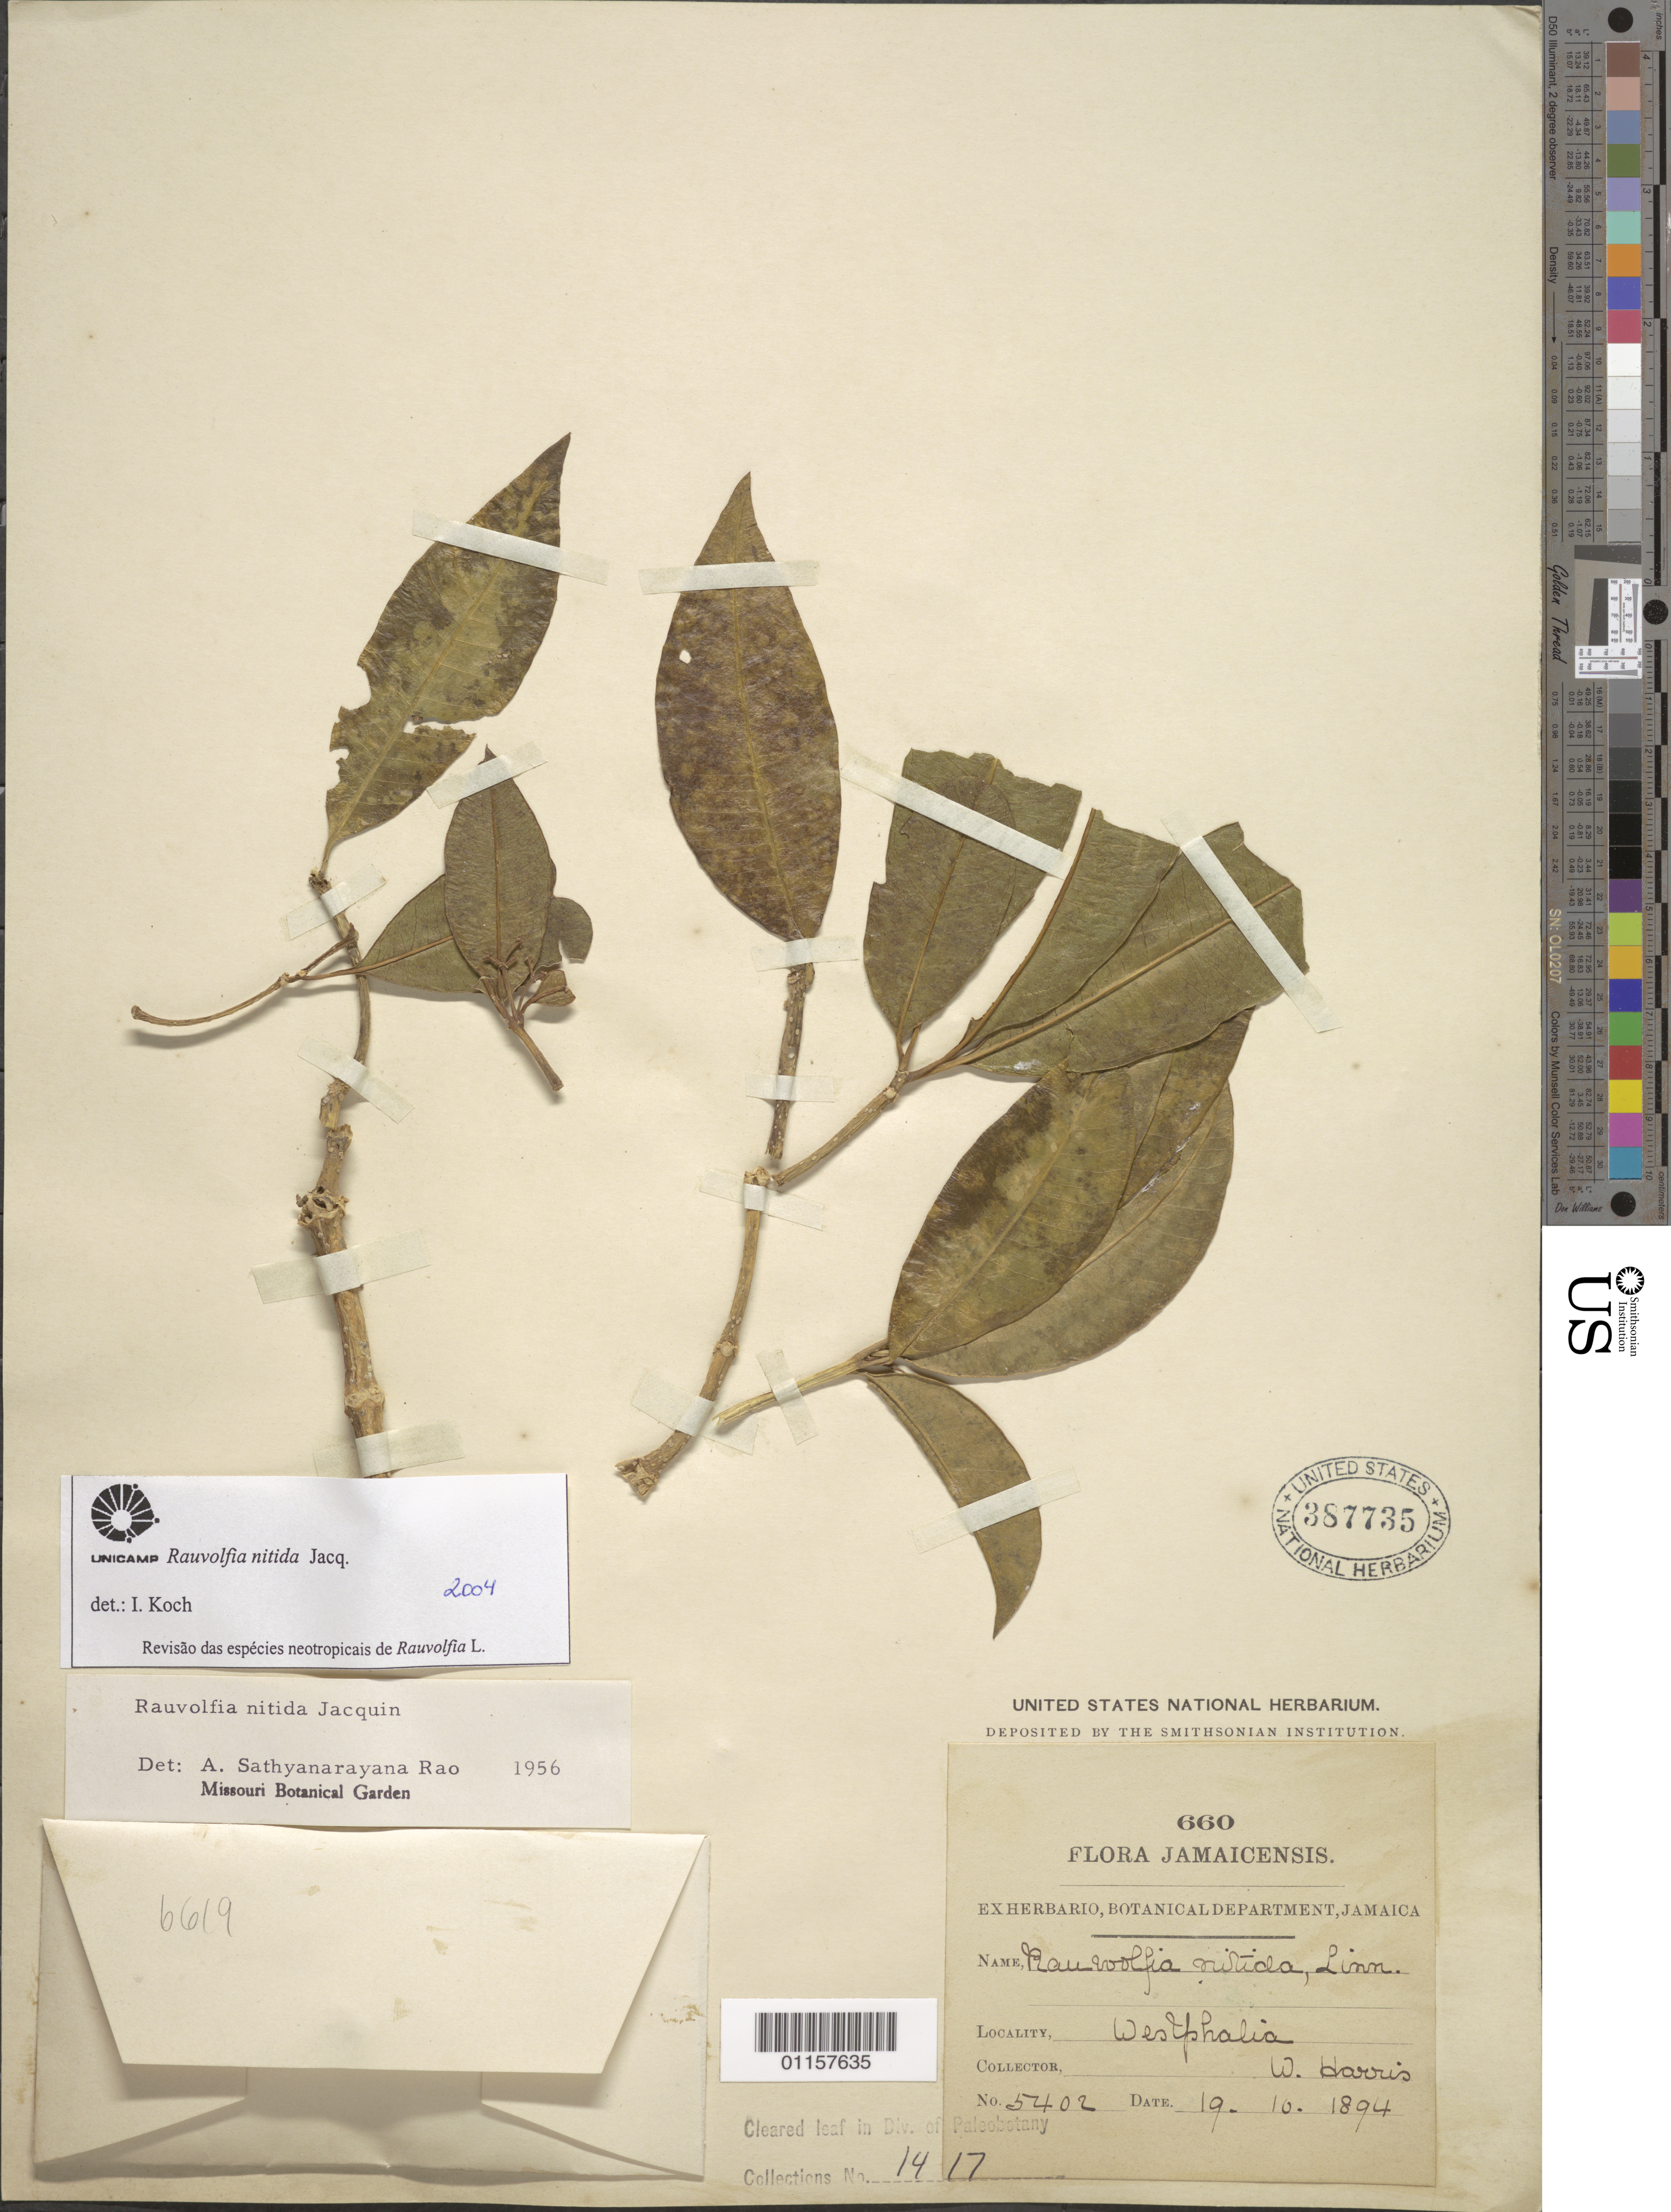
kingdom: Plantae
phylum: Tracheophyta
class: Magnoliopsida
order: Gentianales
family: Apocynaceae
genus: Rauvolfia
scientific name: Rauvolfia nitida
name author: Jacq.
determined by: Koch, I.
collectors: W. H. Harris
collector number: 5402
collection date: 1894-10-19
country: Jamaica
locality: Westphalia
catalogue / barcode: US 387735